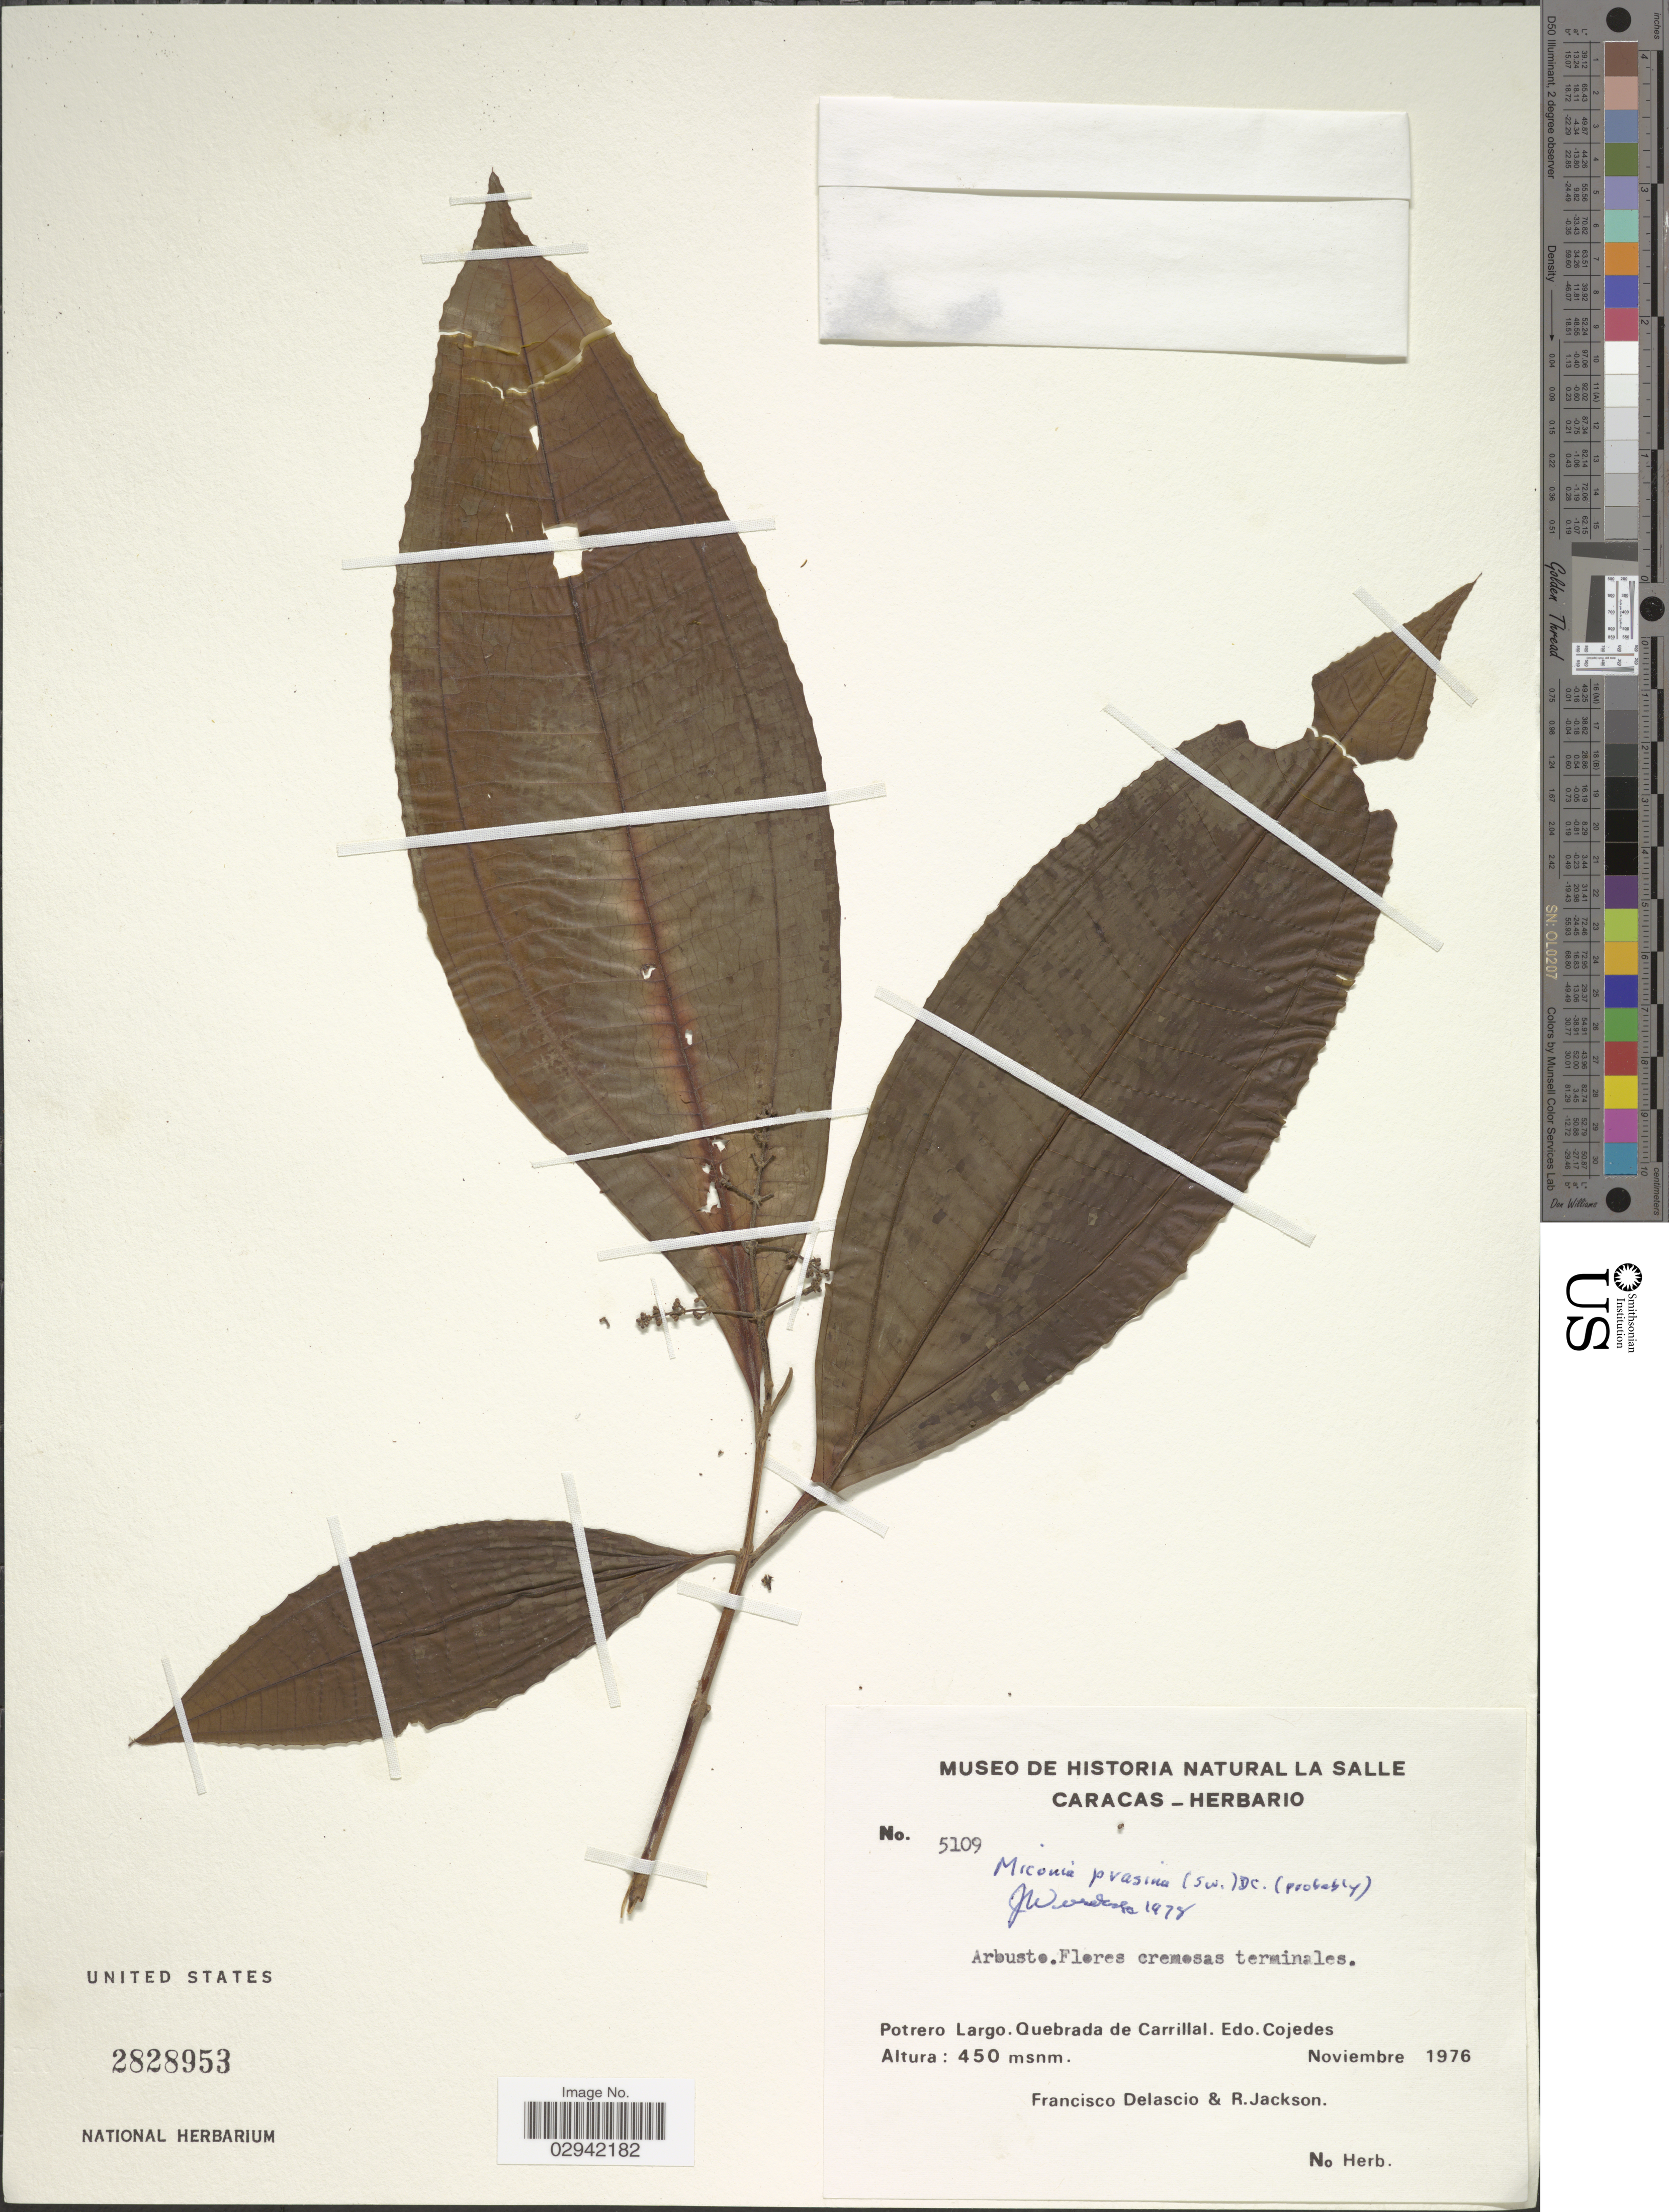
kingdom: Plantae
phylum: Tracheophyta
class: Magnoliopsida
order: Myrtales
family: Melastomataceae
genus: Miconia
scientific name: Miconia prasina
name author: (Sw.) DC.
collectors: F. Delascio & R. Jackson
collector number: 5109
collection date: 1976-11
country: Venezuela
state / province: Cojedes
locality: Potrero Largo. Quebrada de Carrillal.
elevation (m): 450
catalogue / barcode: US 2828953